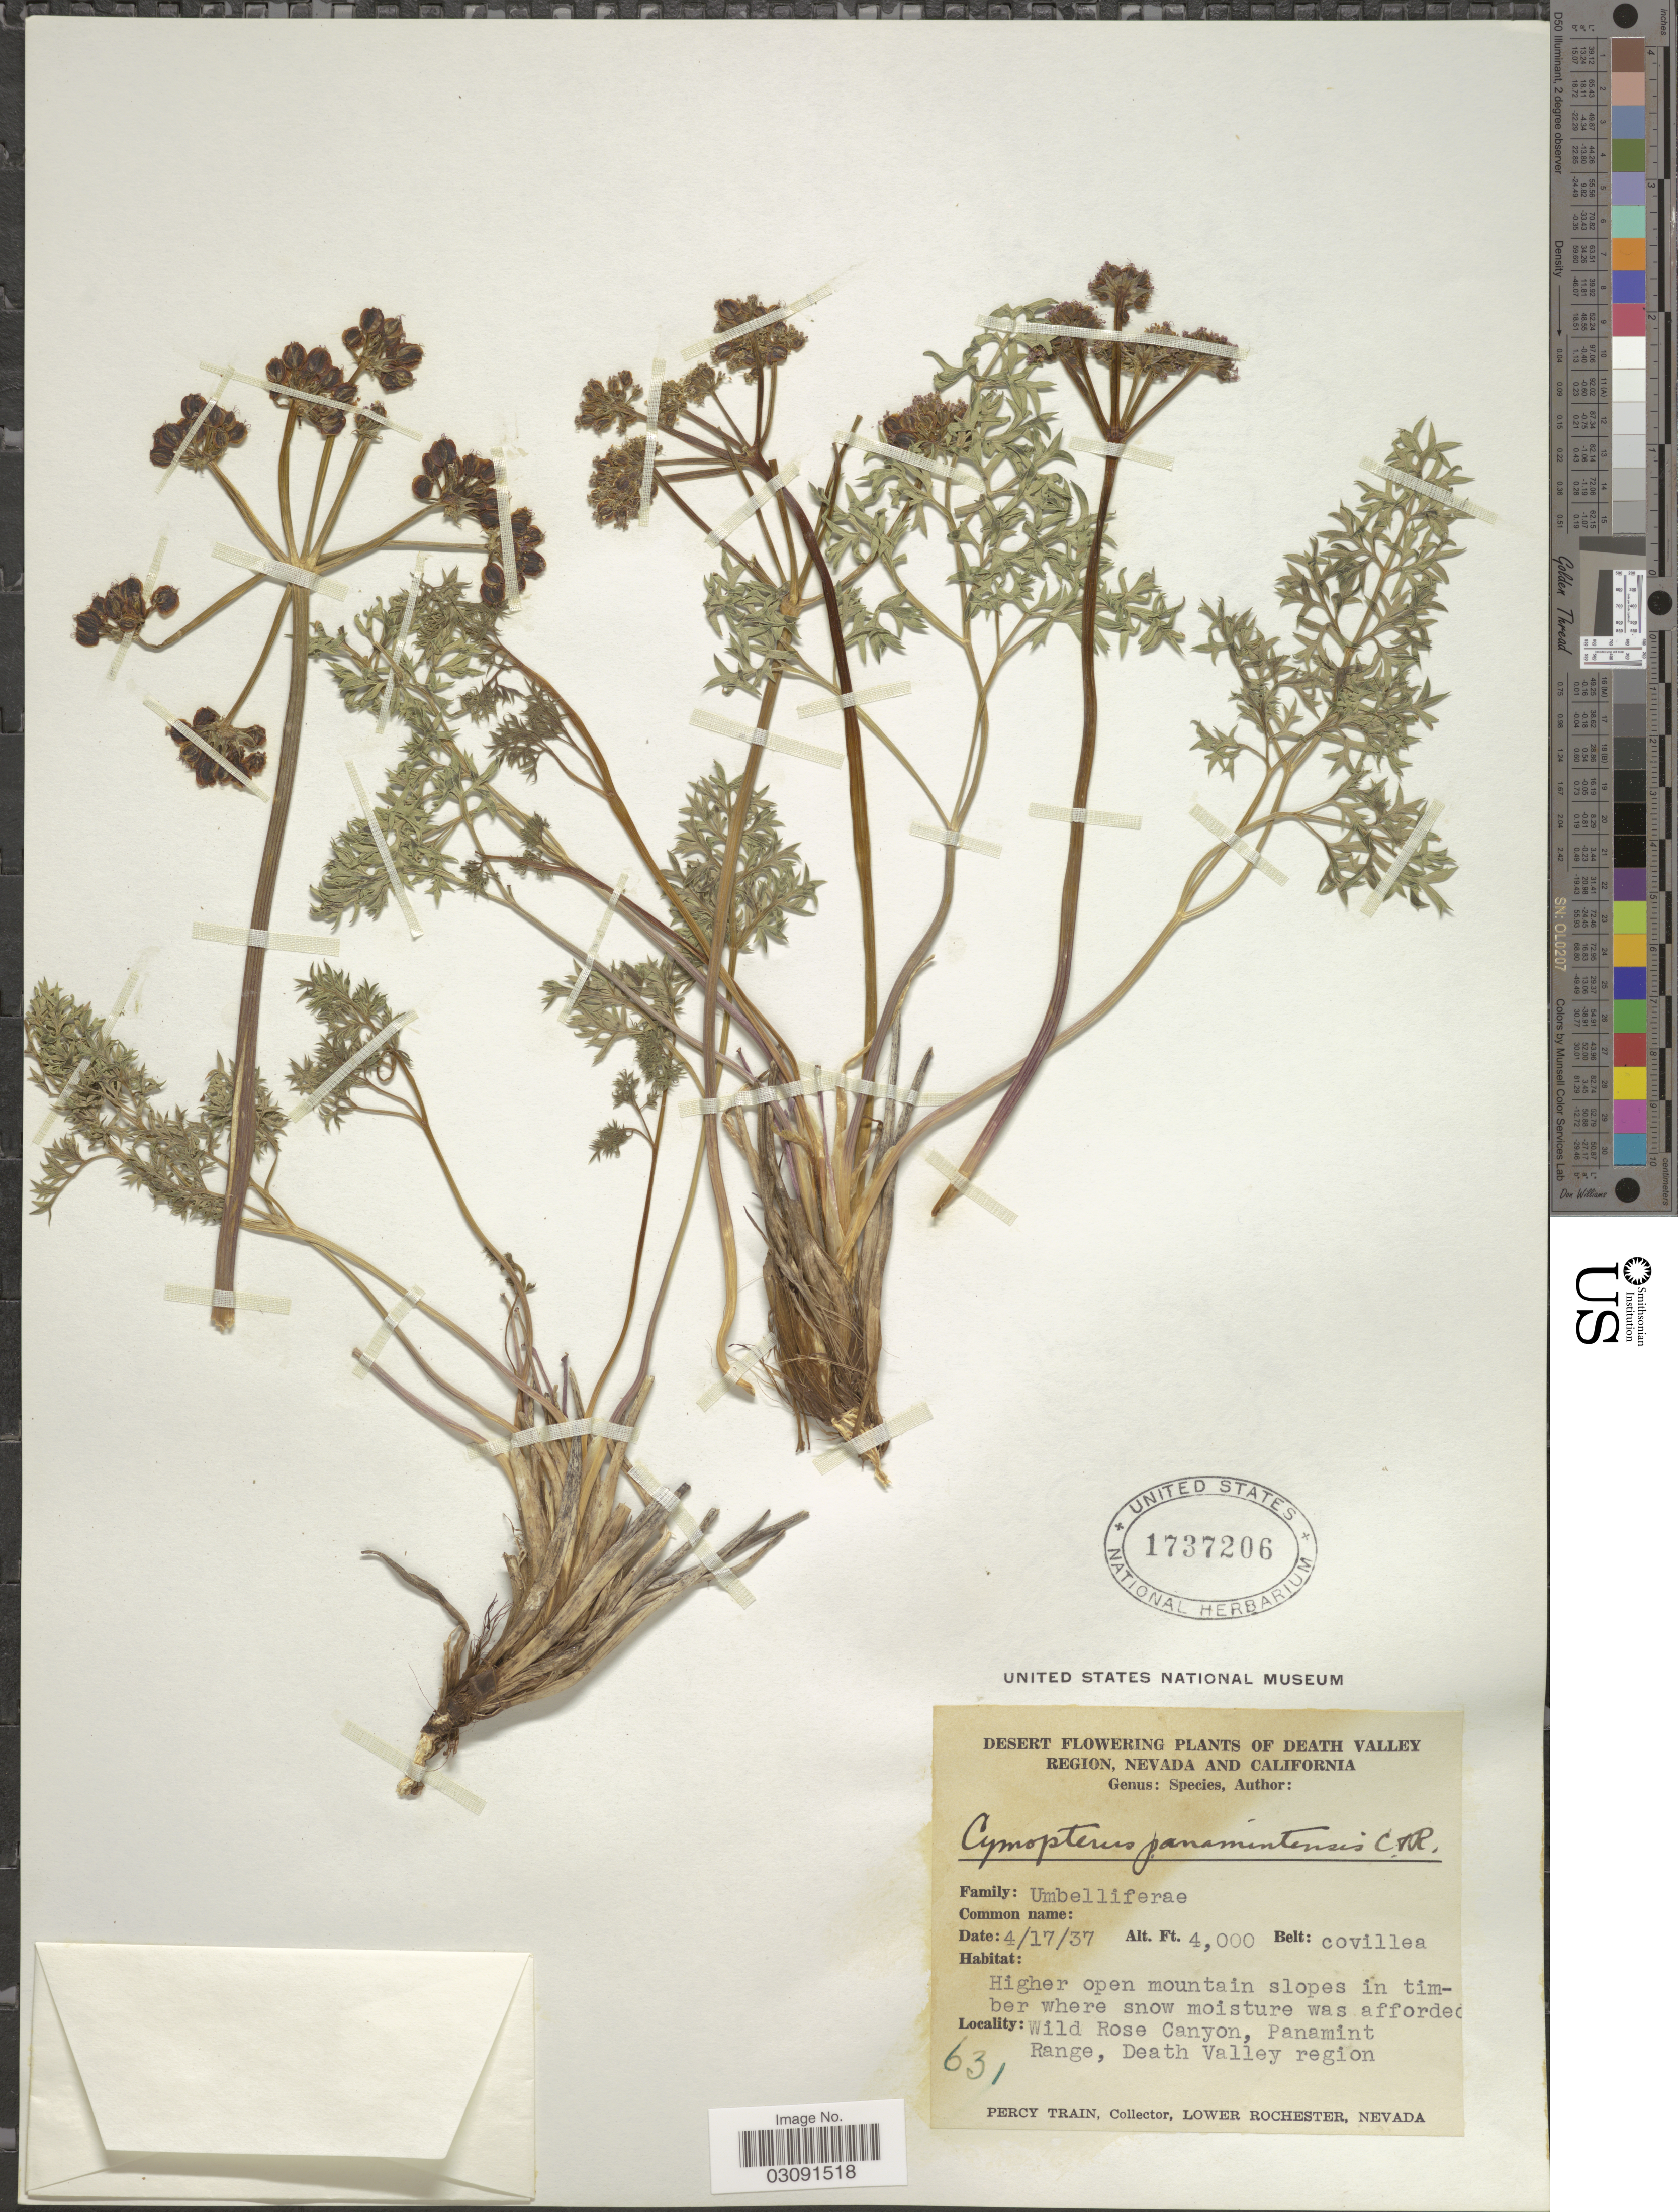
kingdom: Plantae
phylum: Tracheophyta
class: Magnoliopsida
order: Apiales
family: Apiaceae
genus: Cymopterus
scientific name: Cymopterus panamintensis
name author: J.M. Coult. & Rose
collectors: P. Train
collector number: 631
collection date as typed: Transcribed d/m/y: 17/4/37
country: United States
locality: Death Valley Region, Nevada and California, Wilde Rose Canyon, Panamint Range, Death Valley region.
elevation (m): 1219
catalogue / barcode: US 1737206